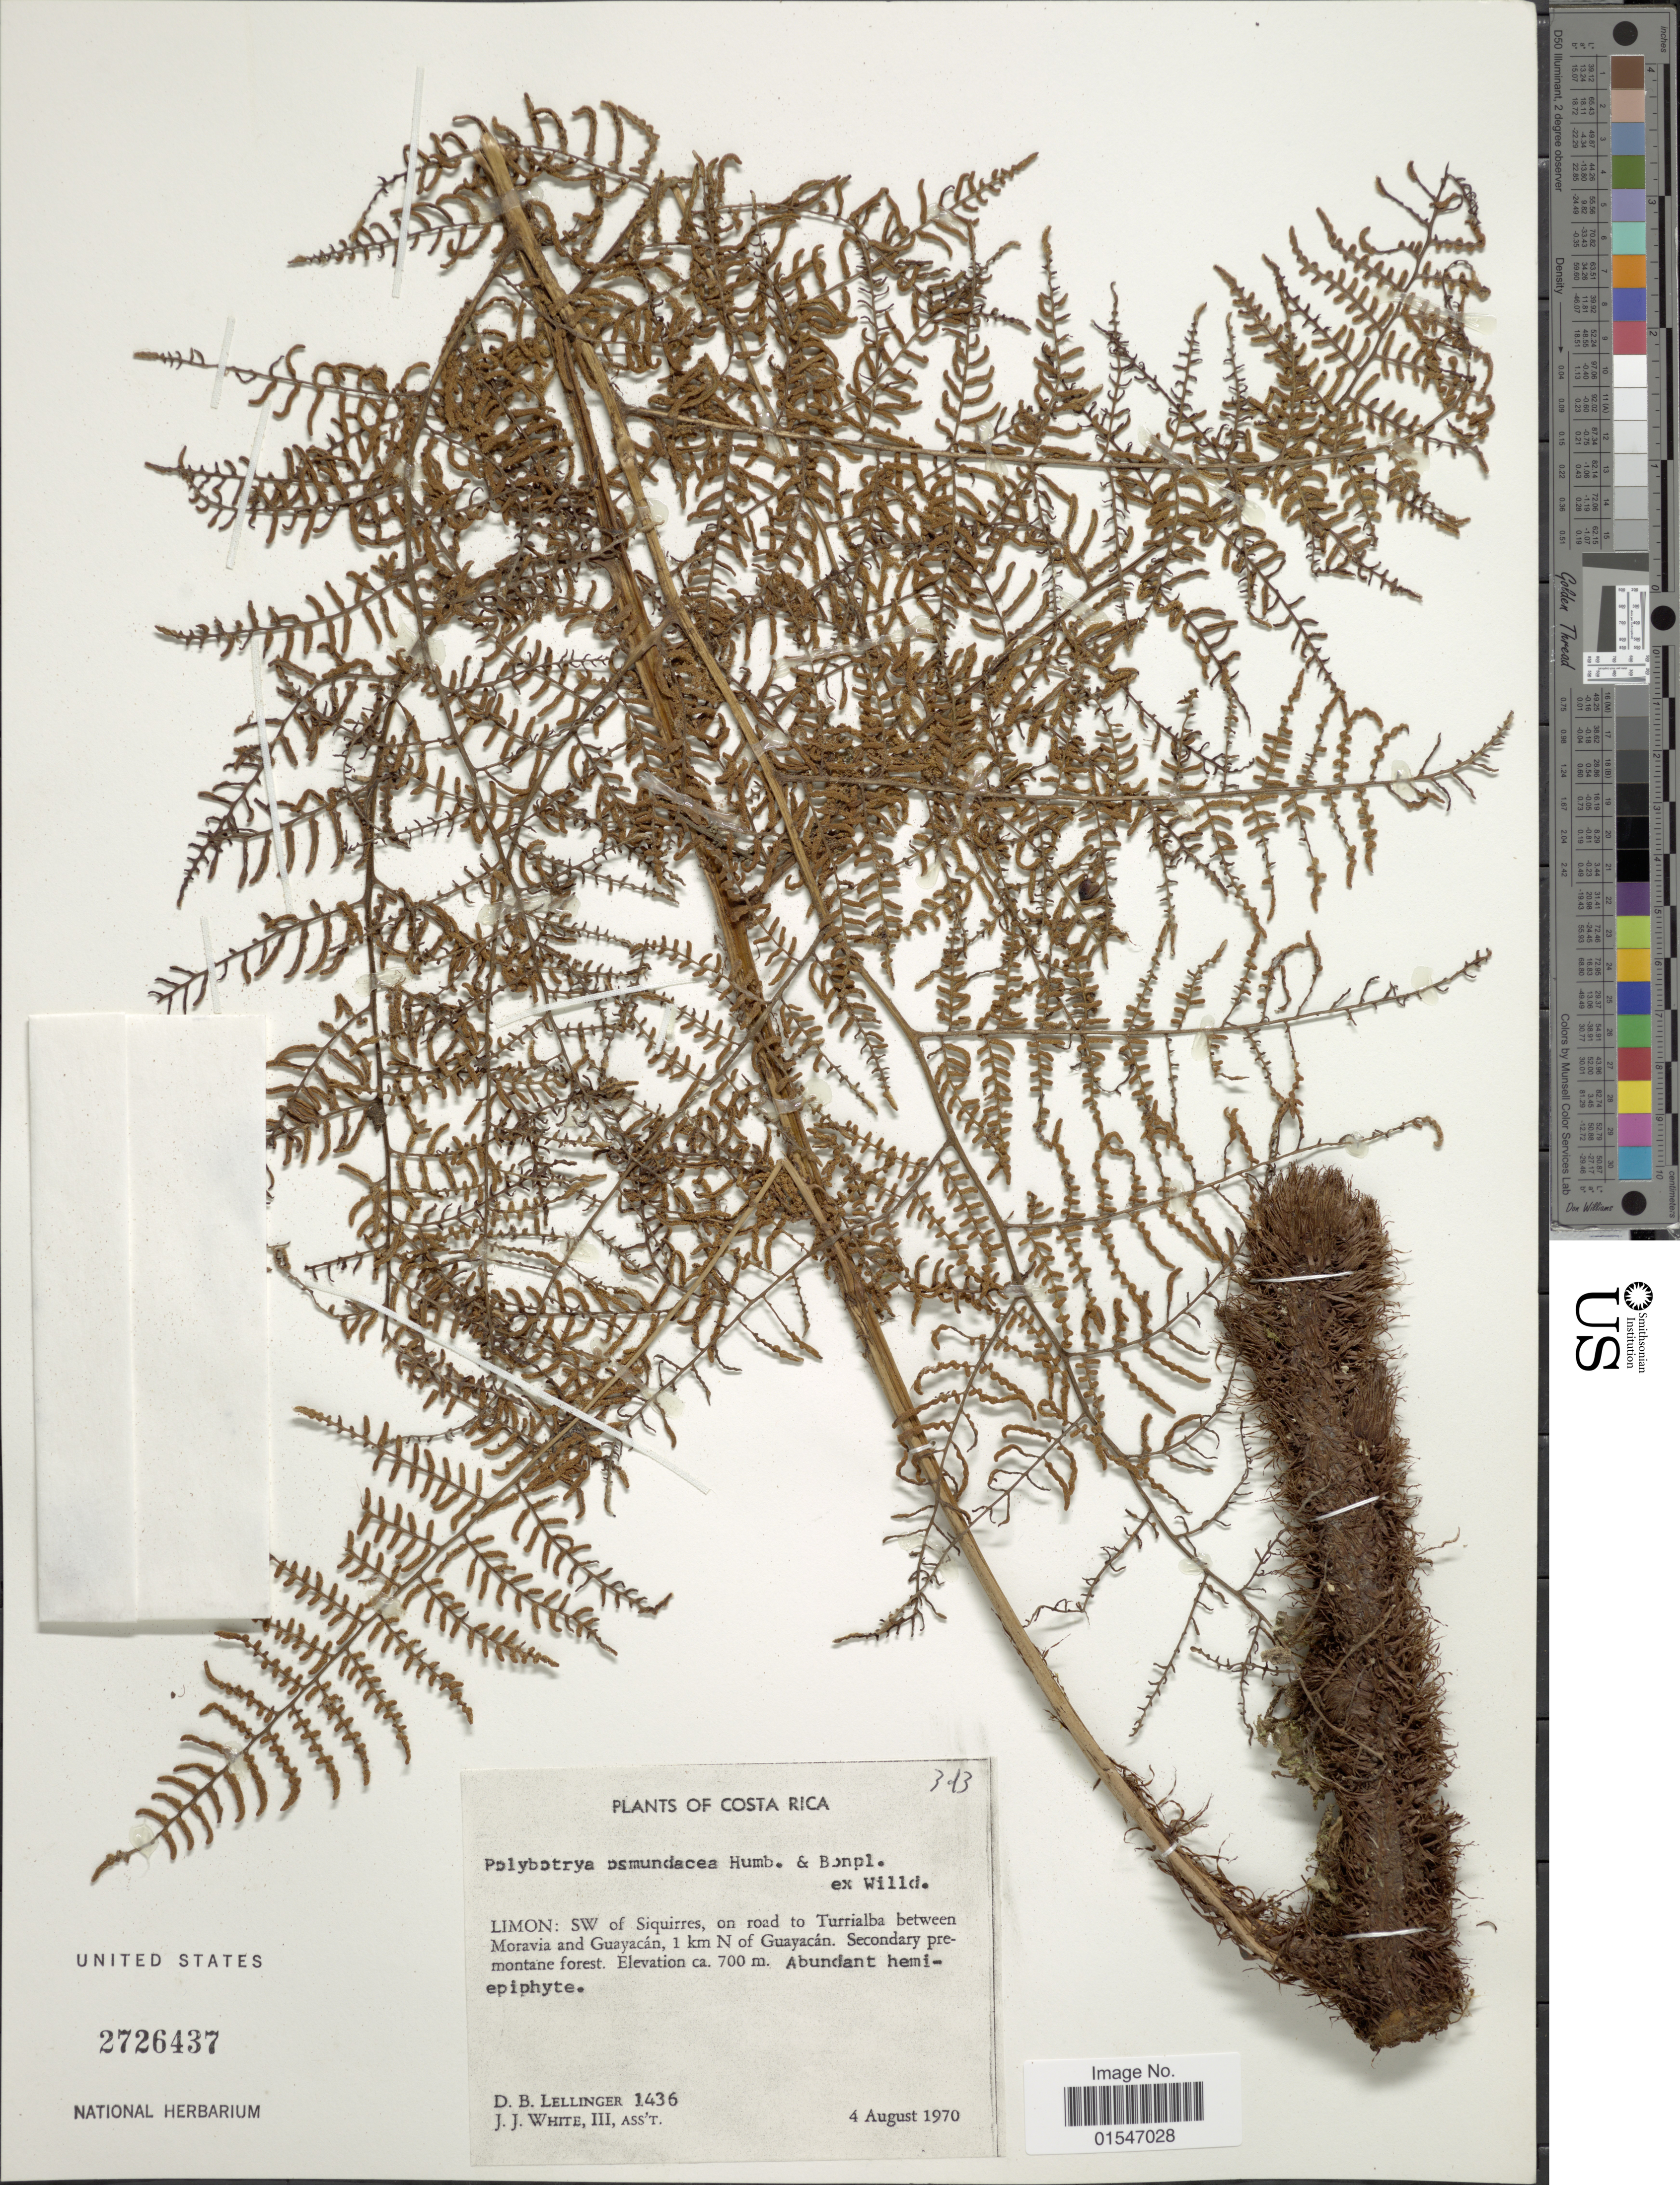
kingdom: Plantae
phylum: Tracheophyta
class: Polypodiopsida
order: Polypodiales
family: Dryopteridaceae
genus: Polybotrya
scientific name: Polybotrya osmundacea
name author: Humb. & Bonpl. ex Willd.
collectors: D. B. Lellinger & J. J. White III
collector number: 1436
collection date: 1970-08-04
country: Costa Rica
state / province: Limón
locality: Costa Rica. Limon: SW of Siquirres, on road to Turrialba between between Moravia and Guayacan, 1 km N of Guayacan.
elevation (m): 700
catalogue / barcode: US 2726437